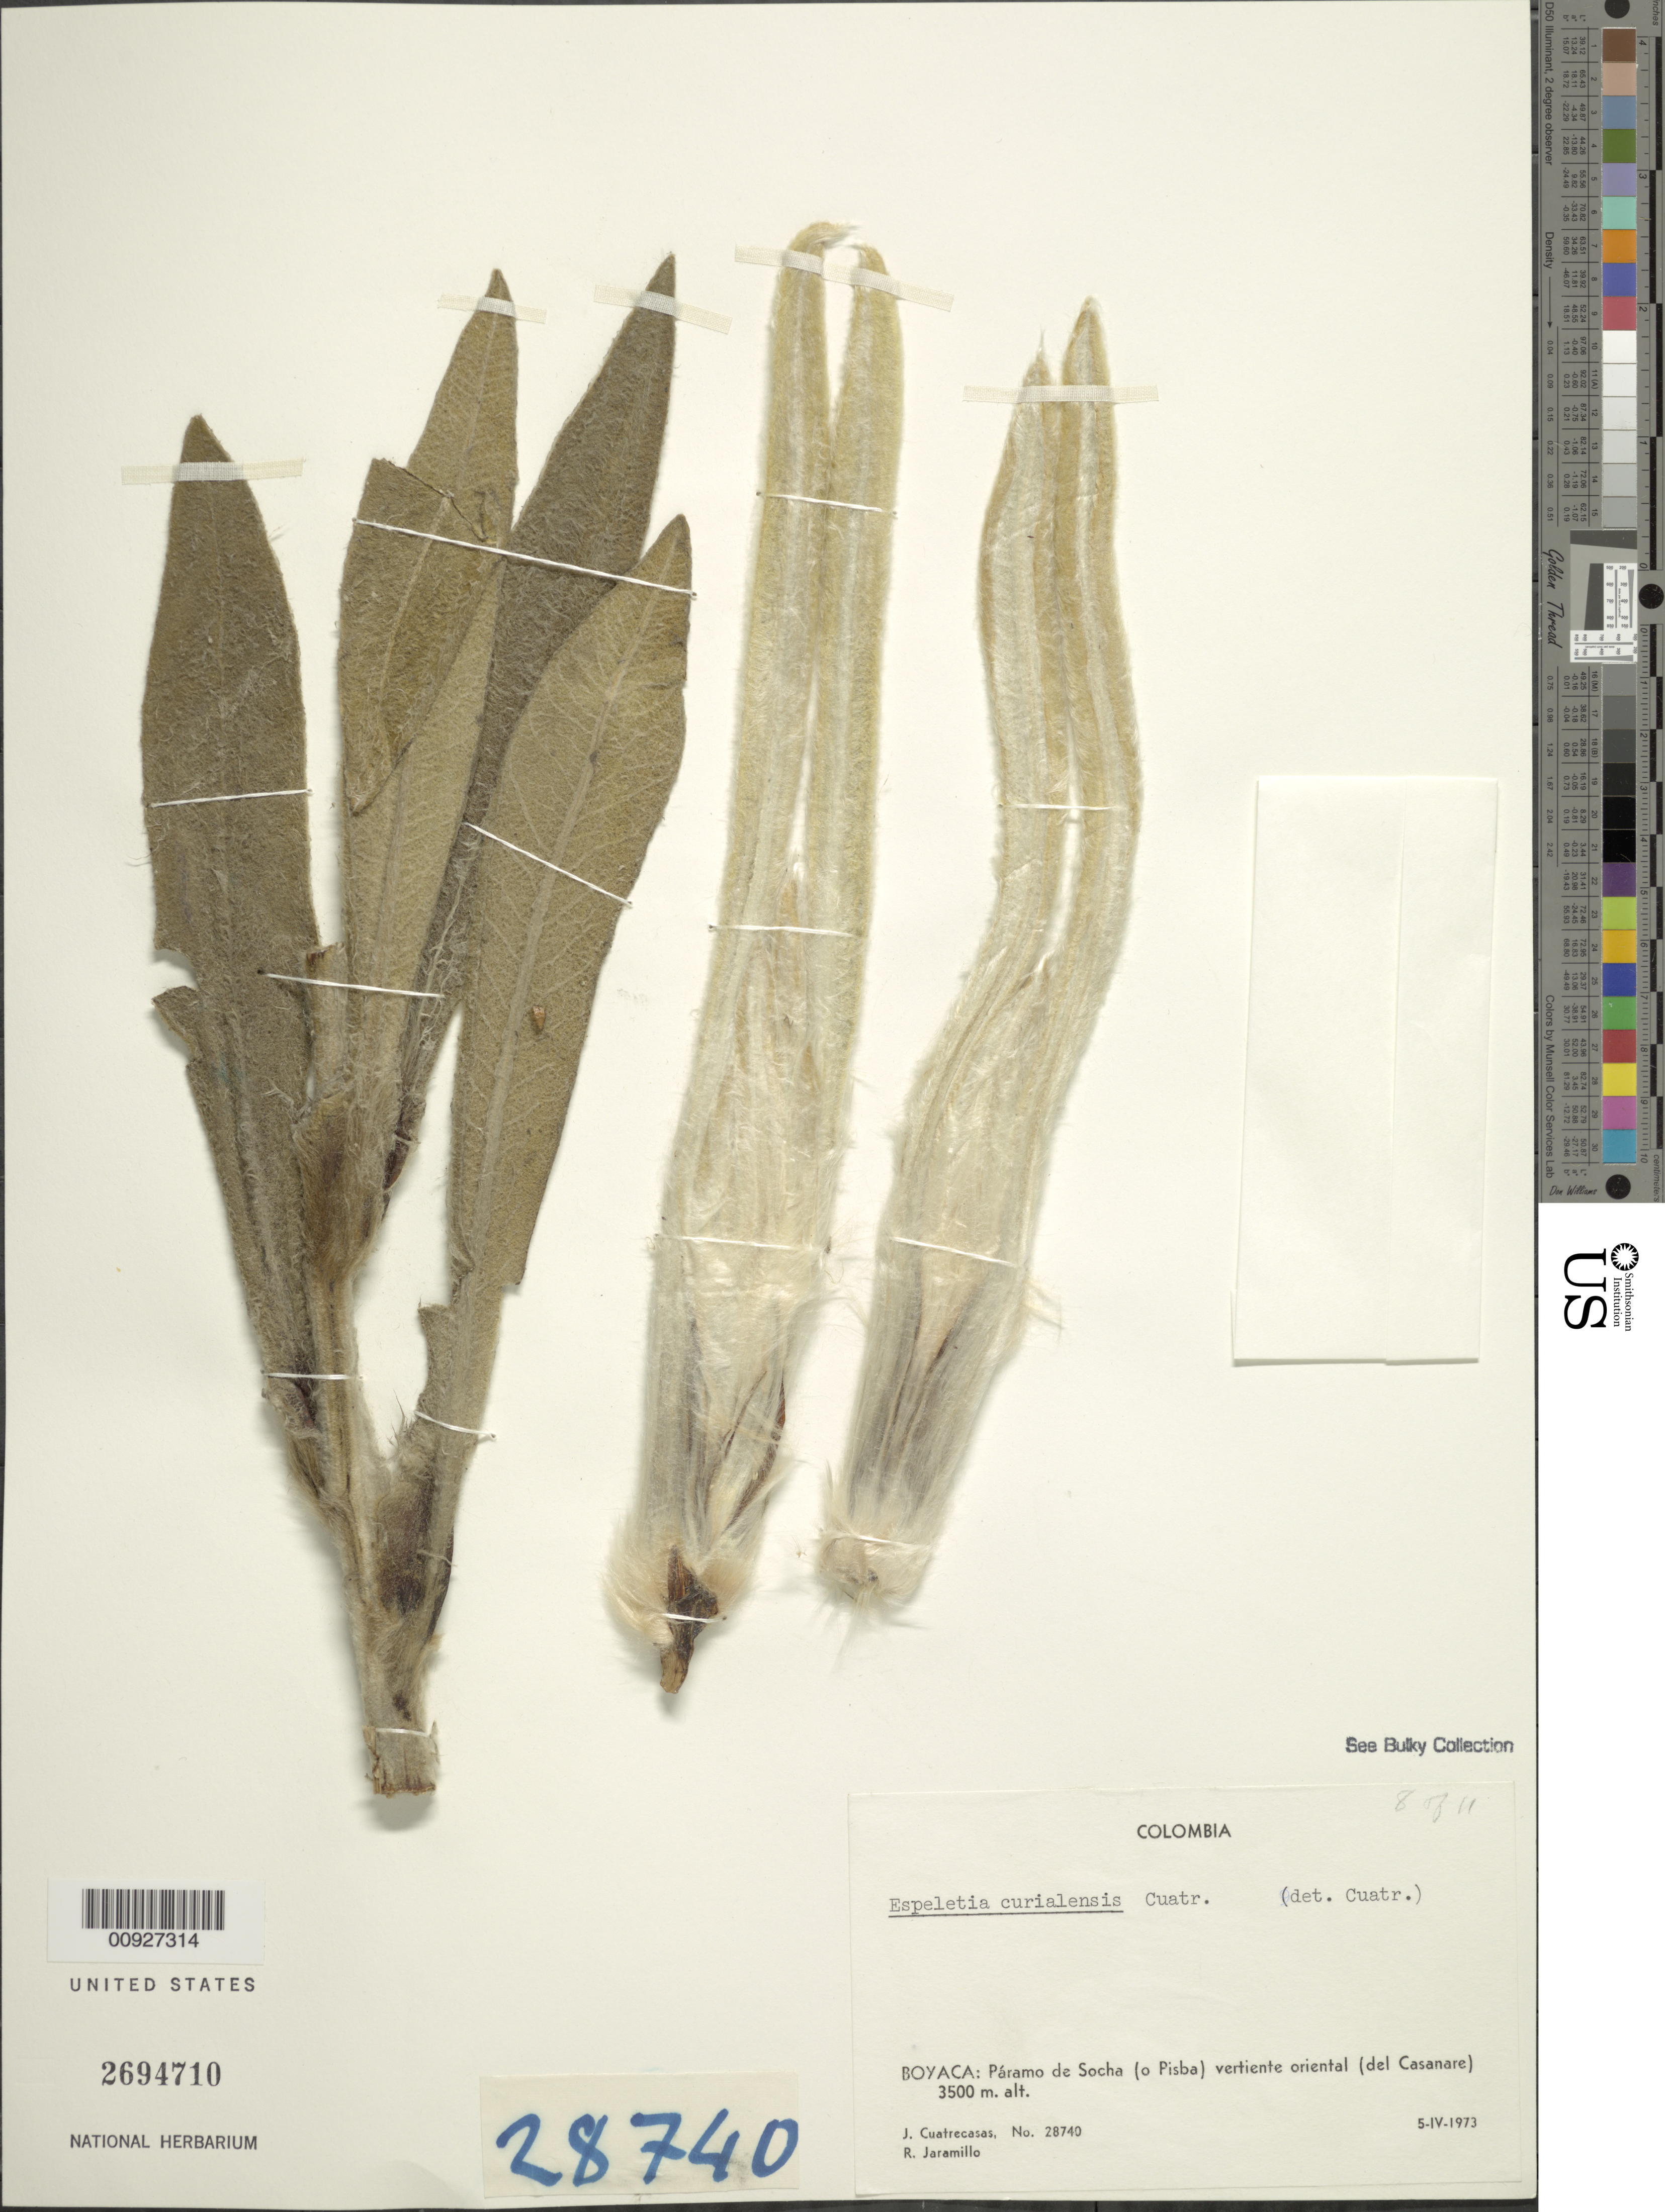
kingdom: Plantae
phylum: Tracheophyta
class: Magnoliopsida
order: Asterales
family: Asteraceae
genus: Espeletia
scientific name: Espeletia curialensis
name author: Cuatrec.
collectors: J. Cuatrecasas & R. Jaramillo M.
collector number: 28740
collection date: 1973-04-05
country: Colombia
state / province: Boyacá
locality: P. de Socha (o Pisba). Páramo de Socha (o Pisba) vertiente oriental (del Casanare)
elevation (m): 3500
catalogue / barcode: US 2694710